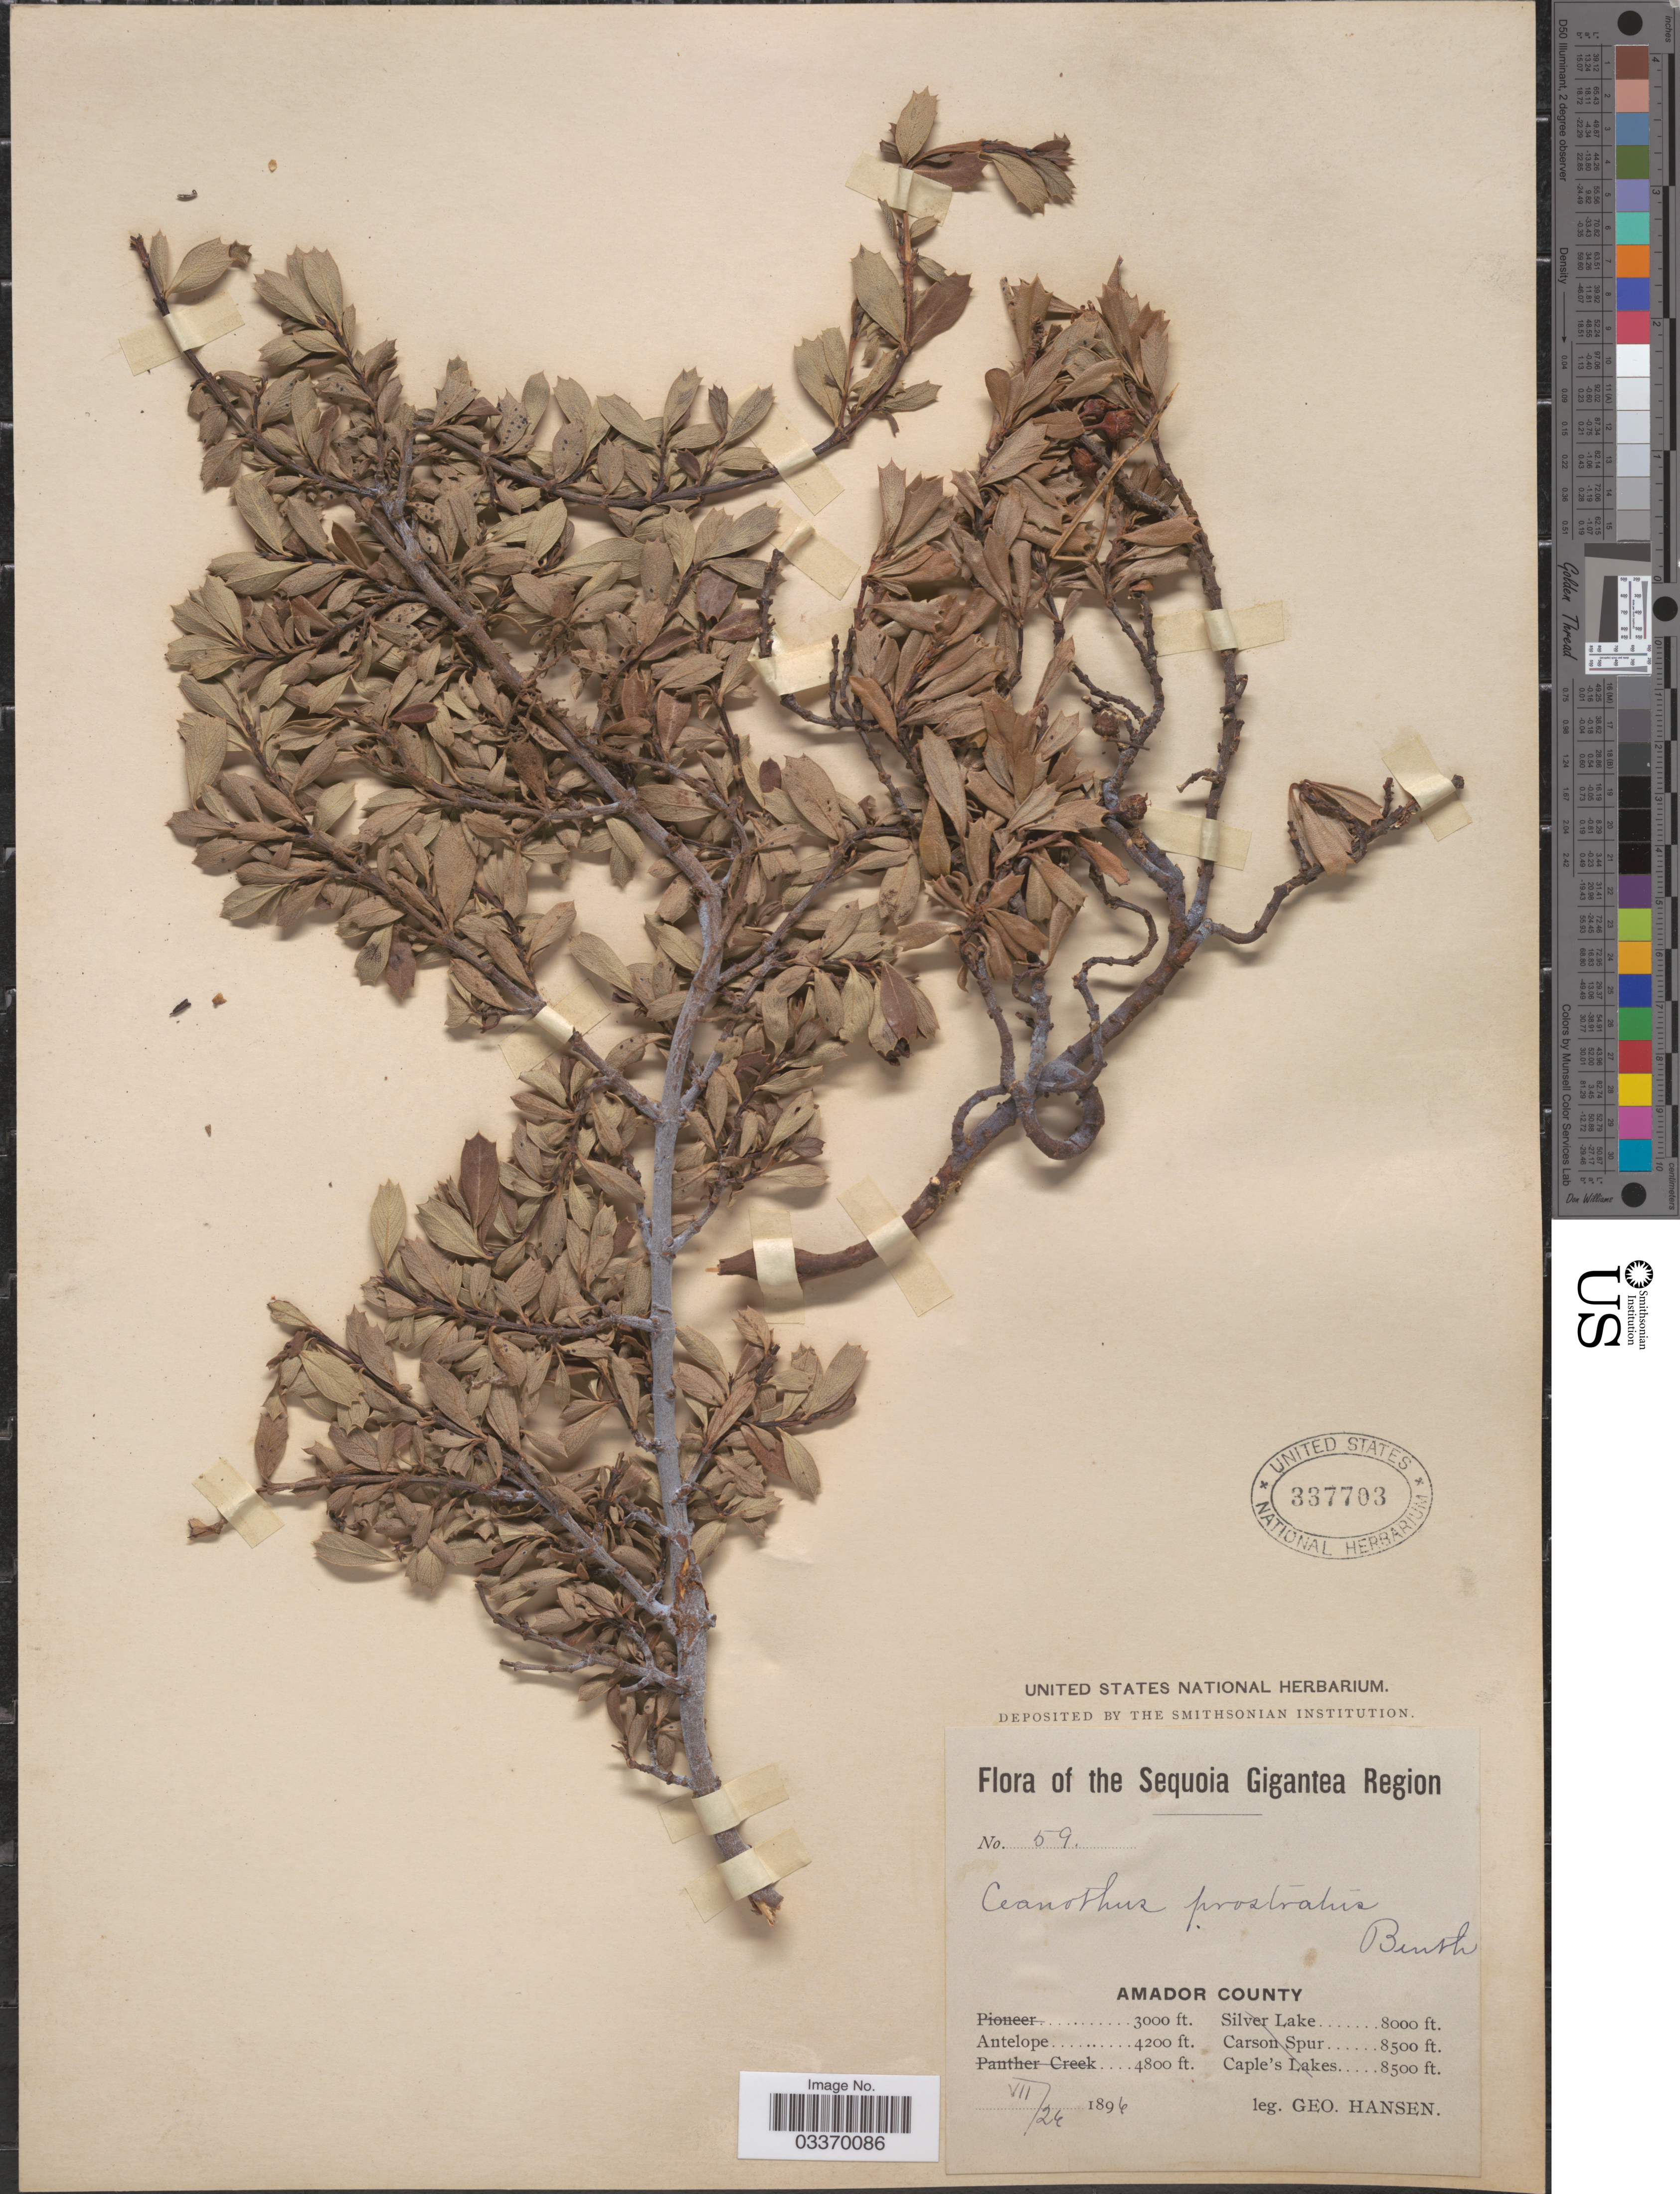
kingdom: Plantae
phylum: Tracheophyta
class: Magnoliopsida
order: Rosales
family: Rhamnaceae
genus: Ceanothus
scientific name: Ceanothus prostratus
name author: Benth.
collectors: G. Hansen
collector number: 59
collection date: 1986-07-24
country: United States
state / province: California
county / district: Amador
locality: Sequoia Gigantea Region. Amador County. Antelope.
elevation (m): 1280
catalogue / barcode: US 337703